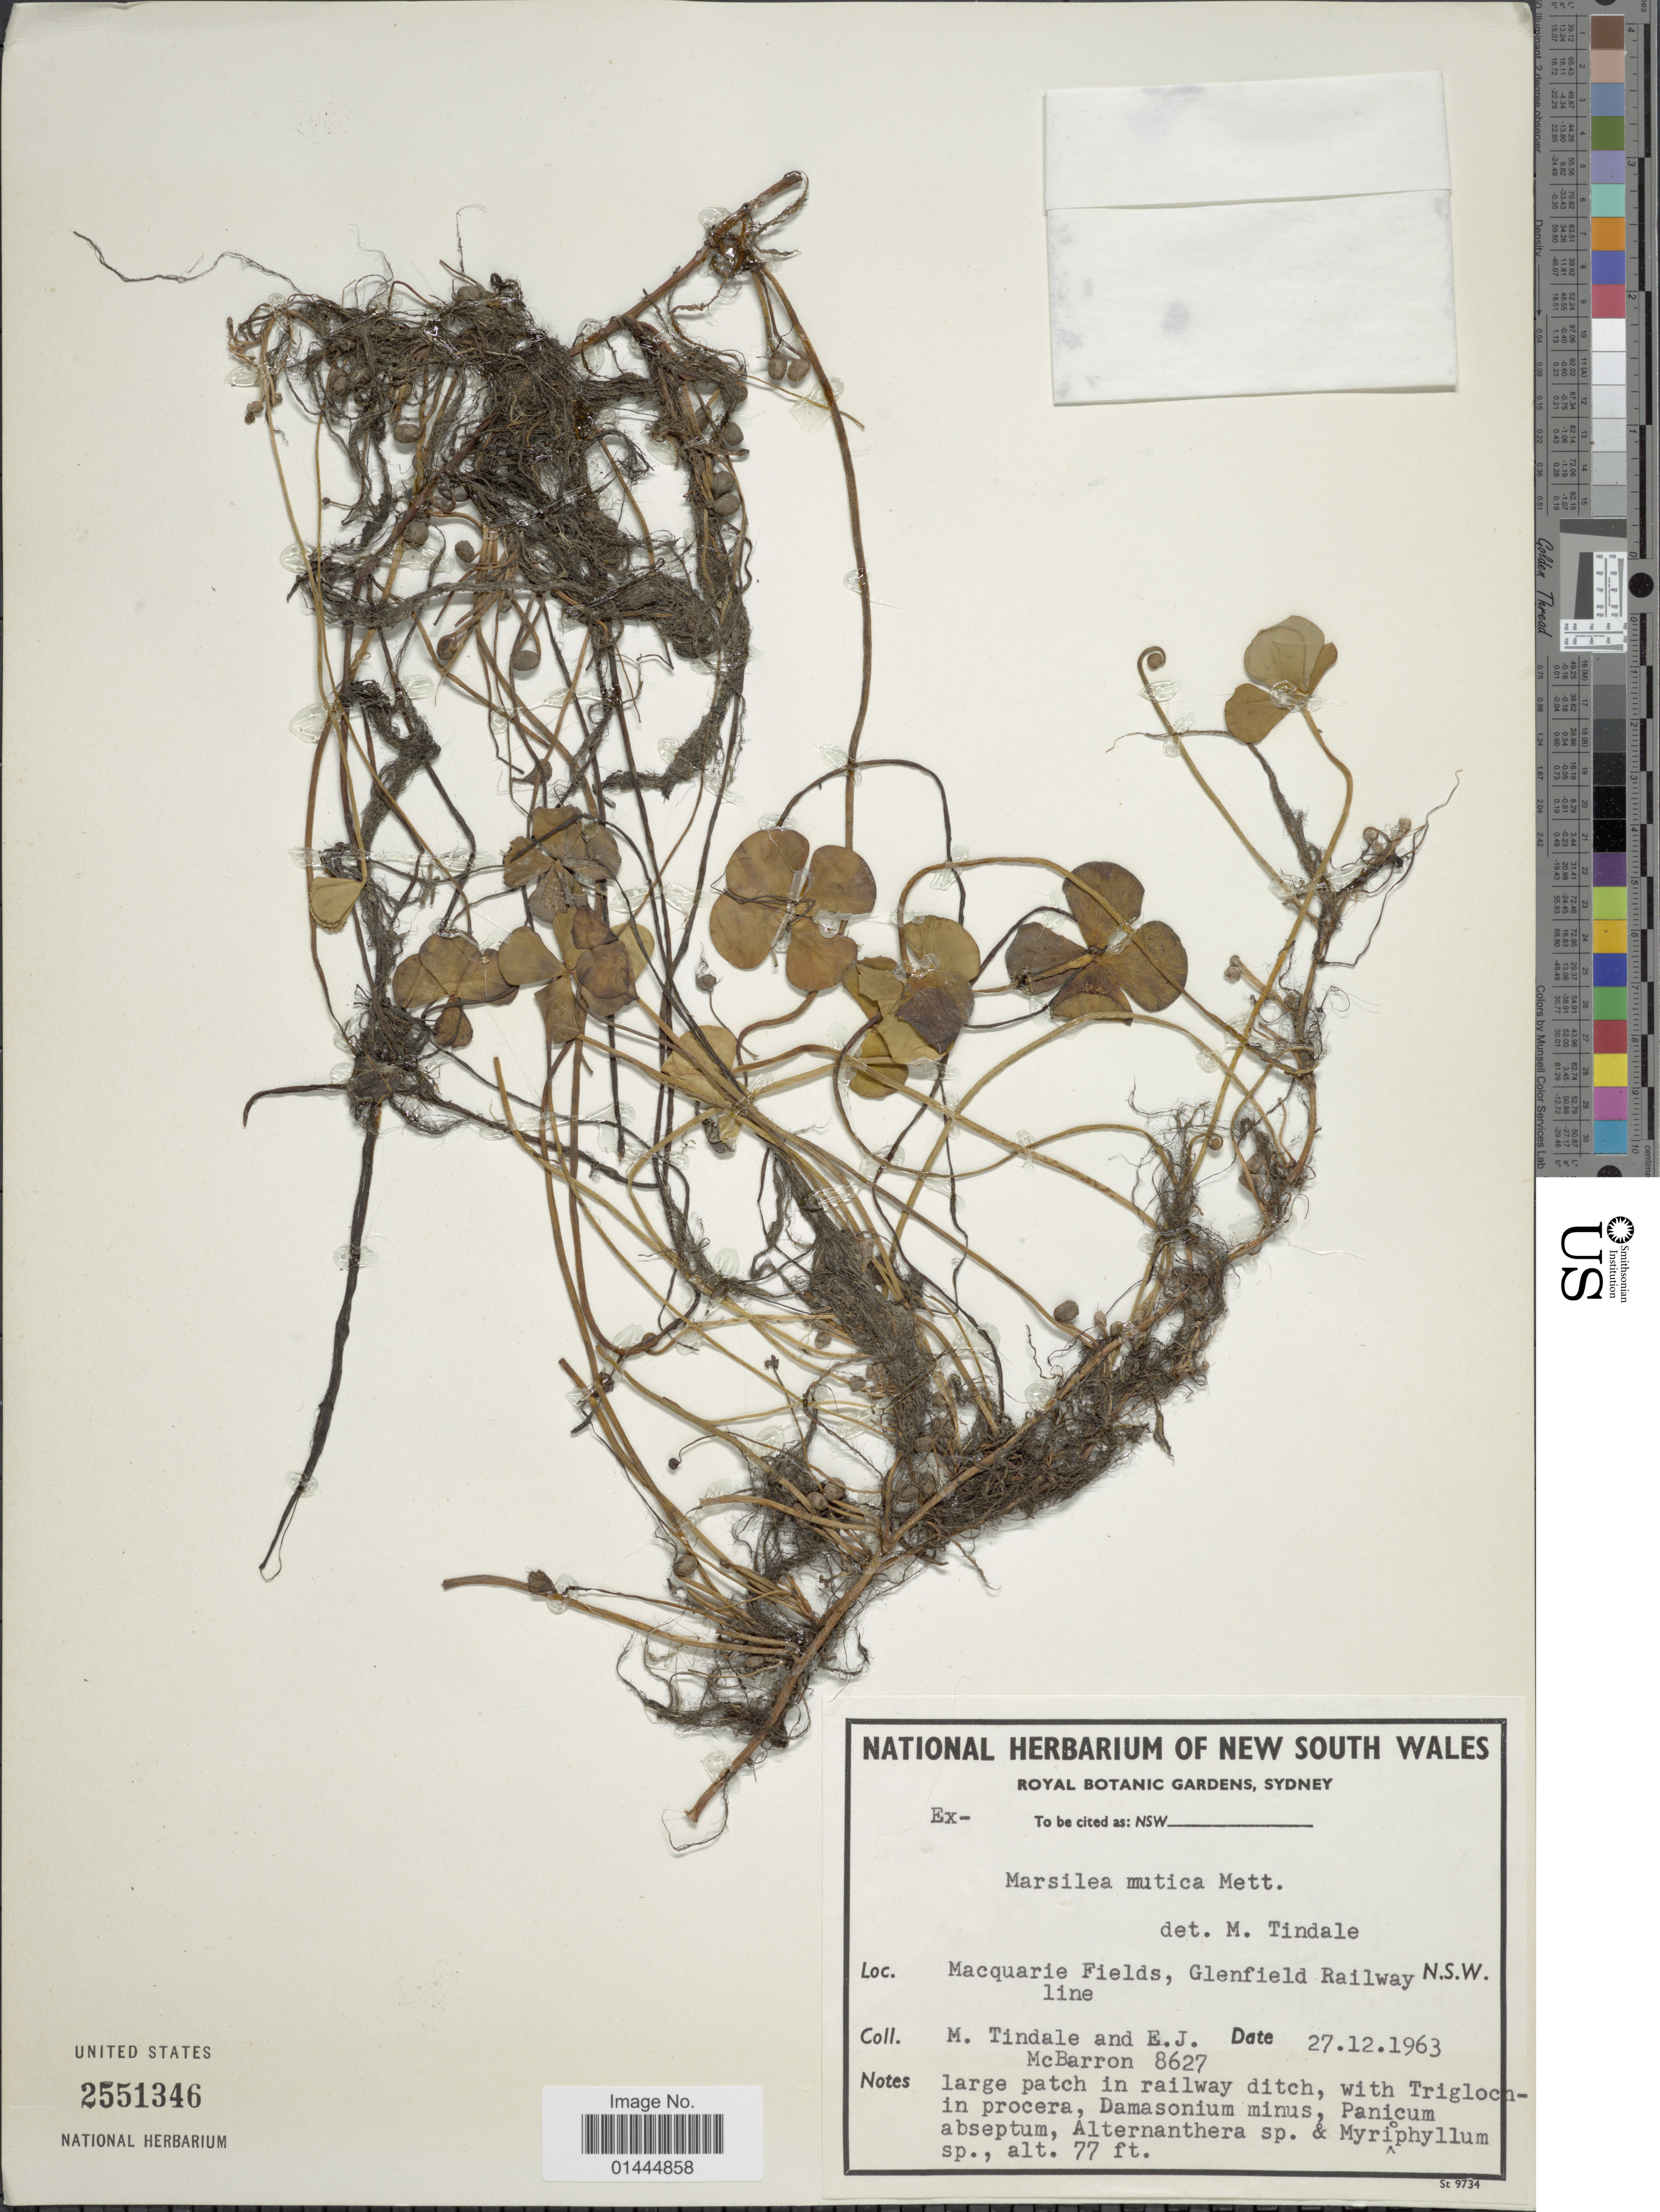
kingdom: Plantae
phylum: Tracheophyta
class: Polypodiopsida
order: Salviniales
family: Marsileaceae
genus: Marsilea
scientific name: Marsilea mutica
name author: Mett.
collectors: M. D. Tindale & E. McBarron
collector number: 8627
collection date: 1963-12-27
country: Australia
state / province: New South Wales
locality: Macquarie Fields, Glenfield Railway line, railway ditch.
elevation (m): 23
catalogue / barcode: US 2551346